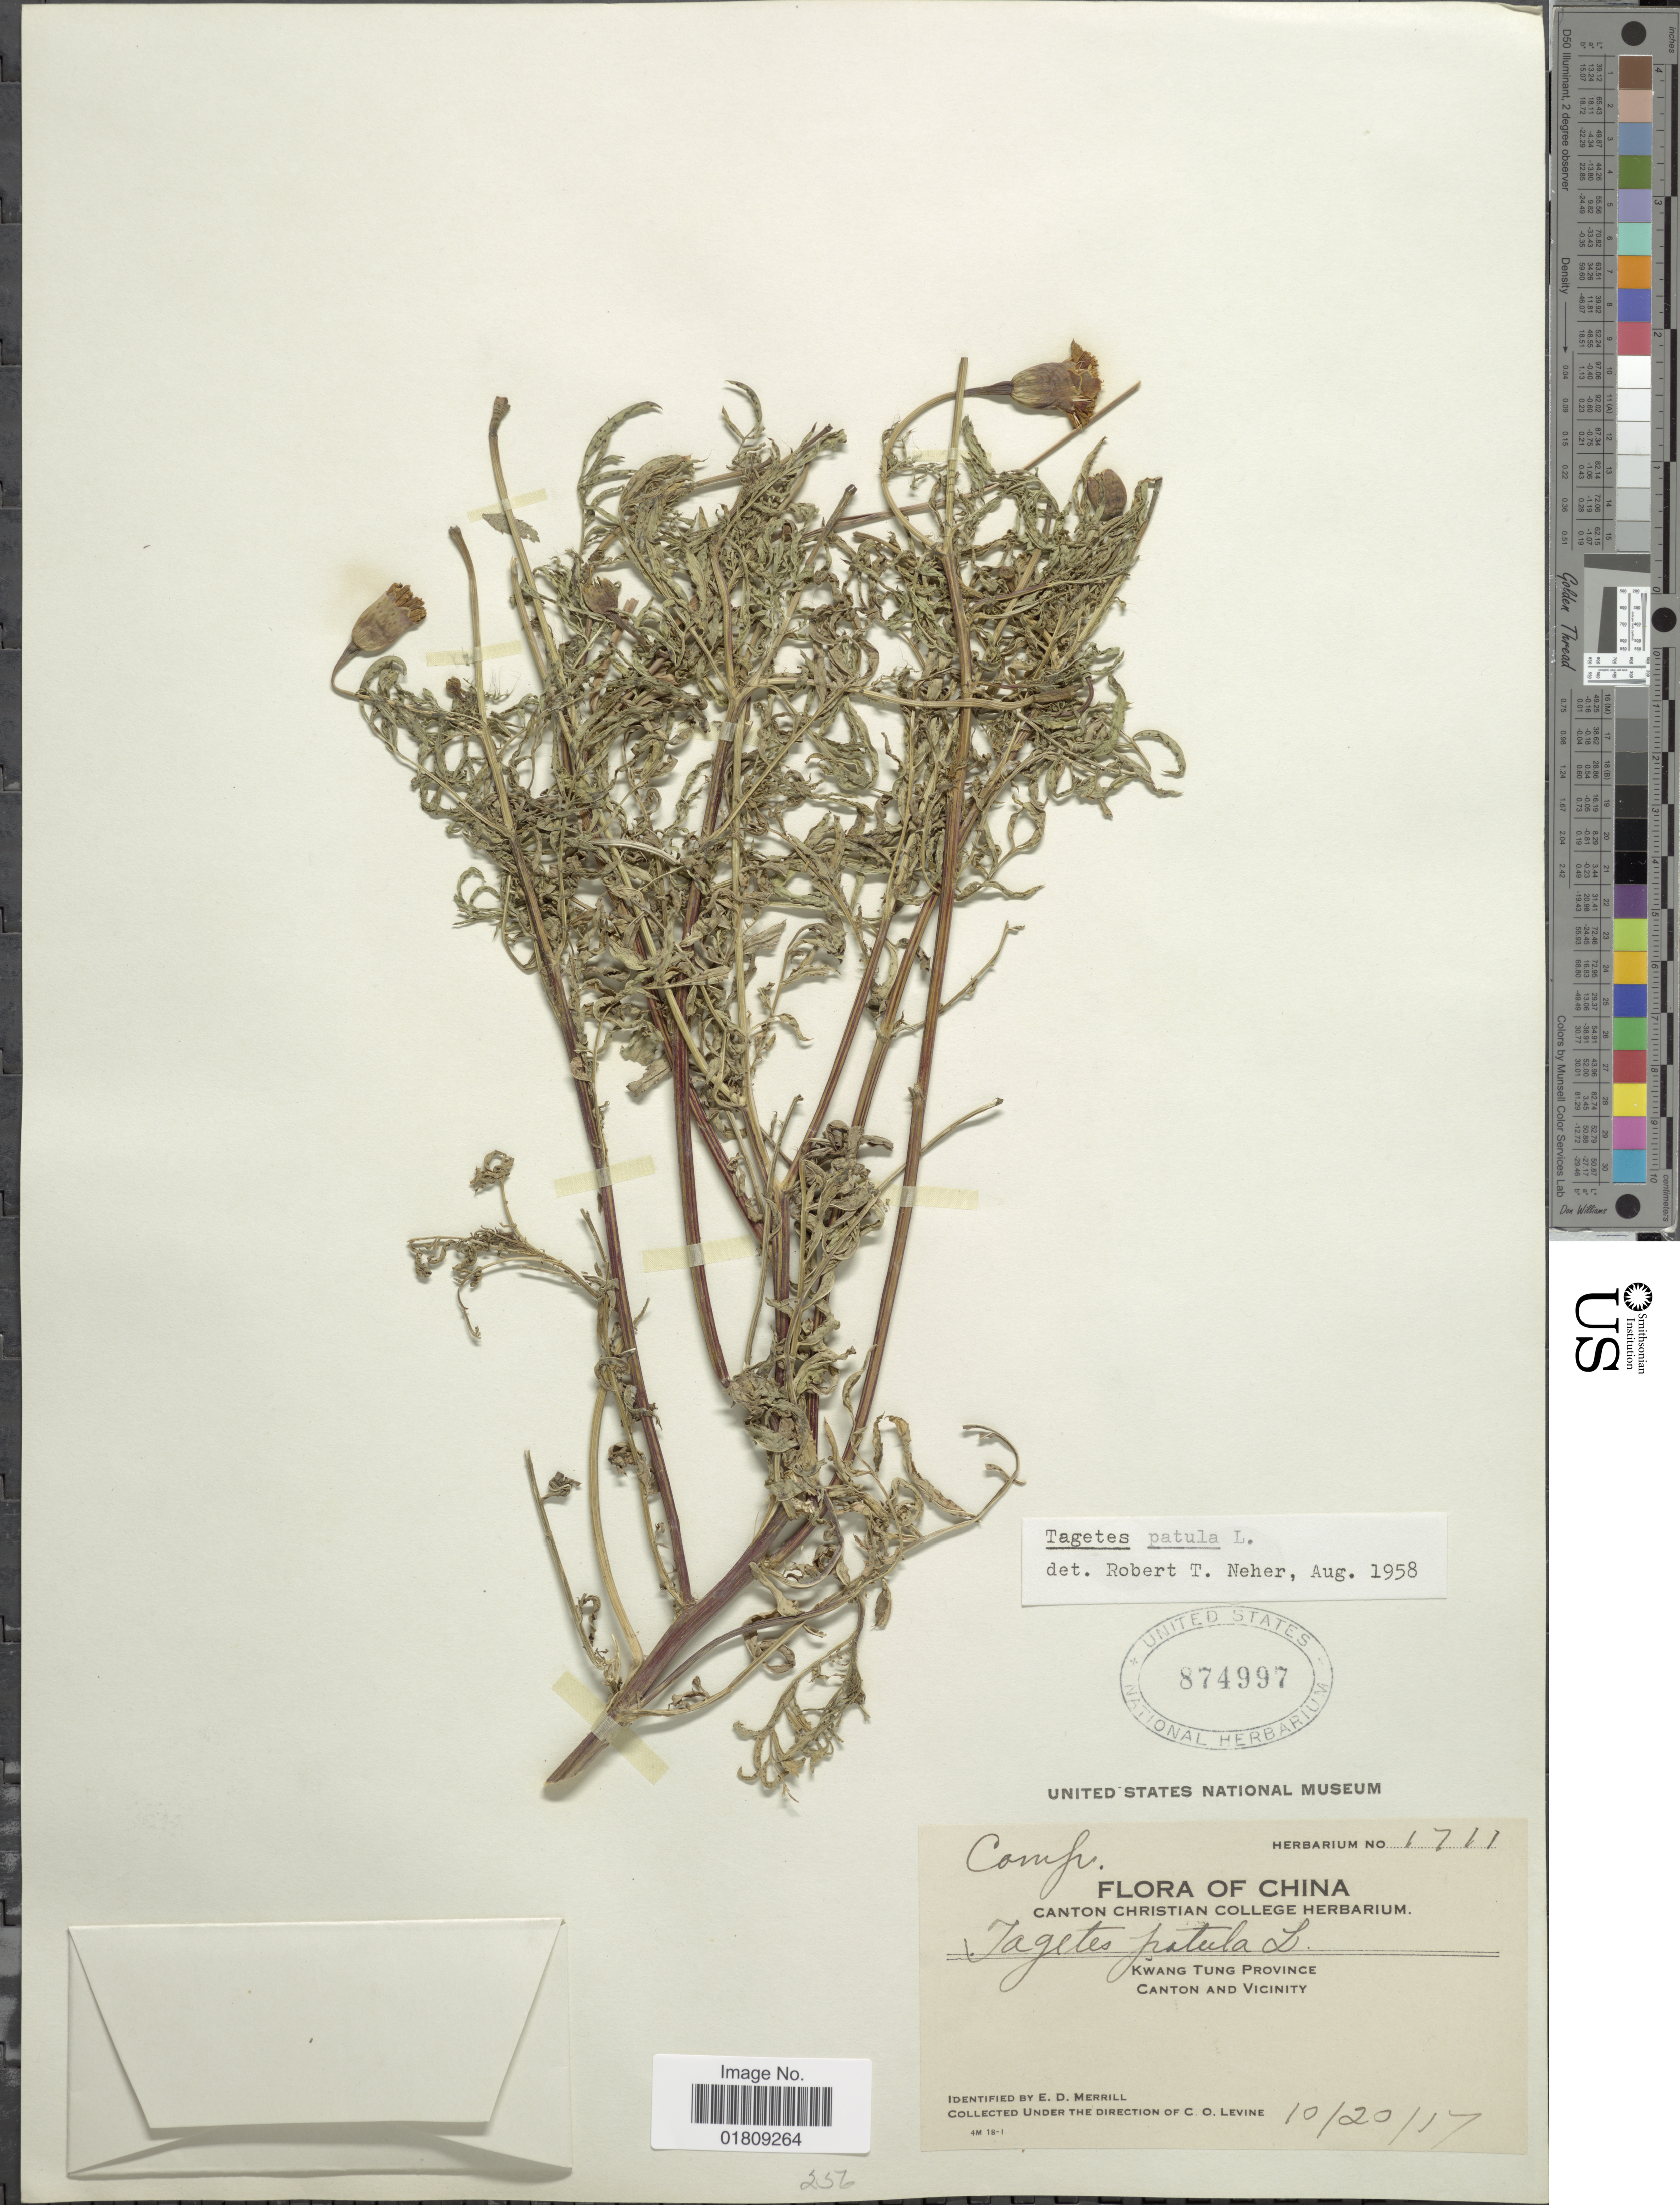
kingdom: Plantae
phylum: Tracheophyta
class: Magnoliopsida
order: Asterales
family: Asteraceae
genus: Tagetes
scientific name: Tagetes patula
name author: L.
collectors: C. O. Levine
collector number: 1711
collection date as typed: Transcribed d/m/y: 20/10/17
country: China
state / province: Guangdong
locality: Kwang Tung Province, Canton and Vicinity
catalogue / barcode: US 874997